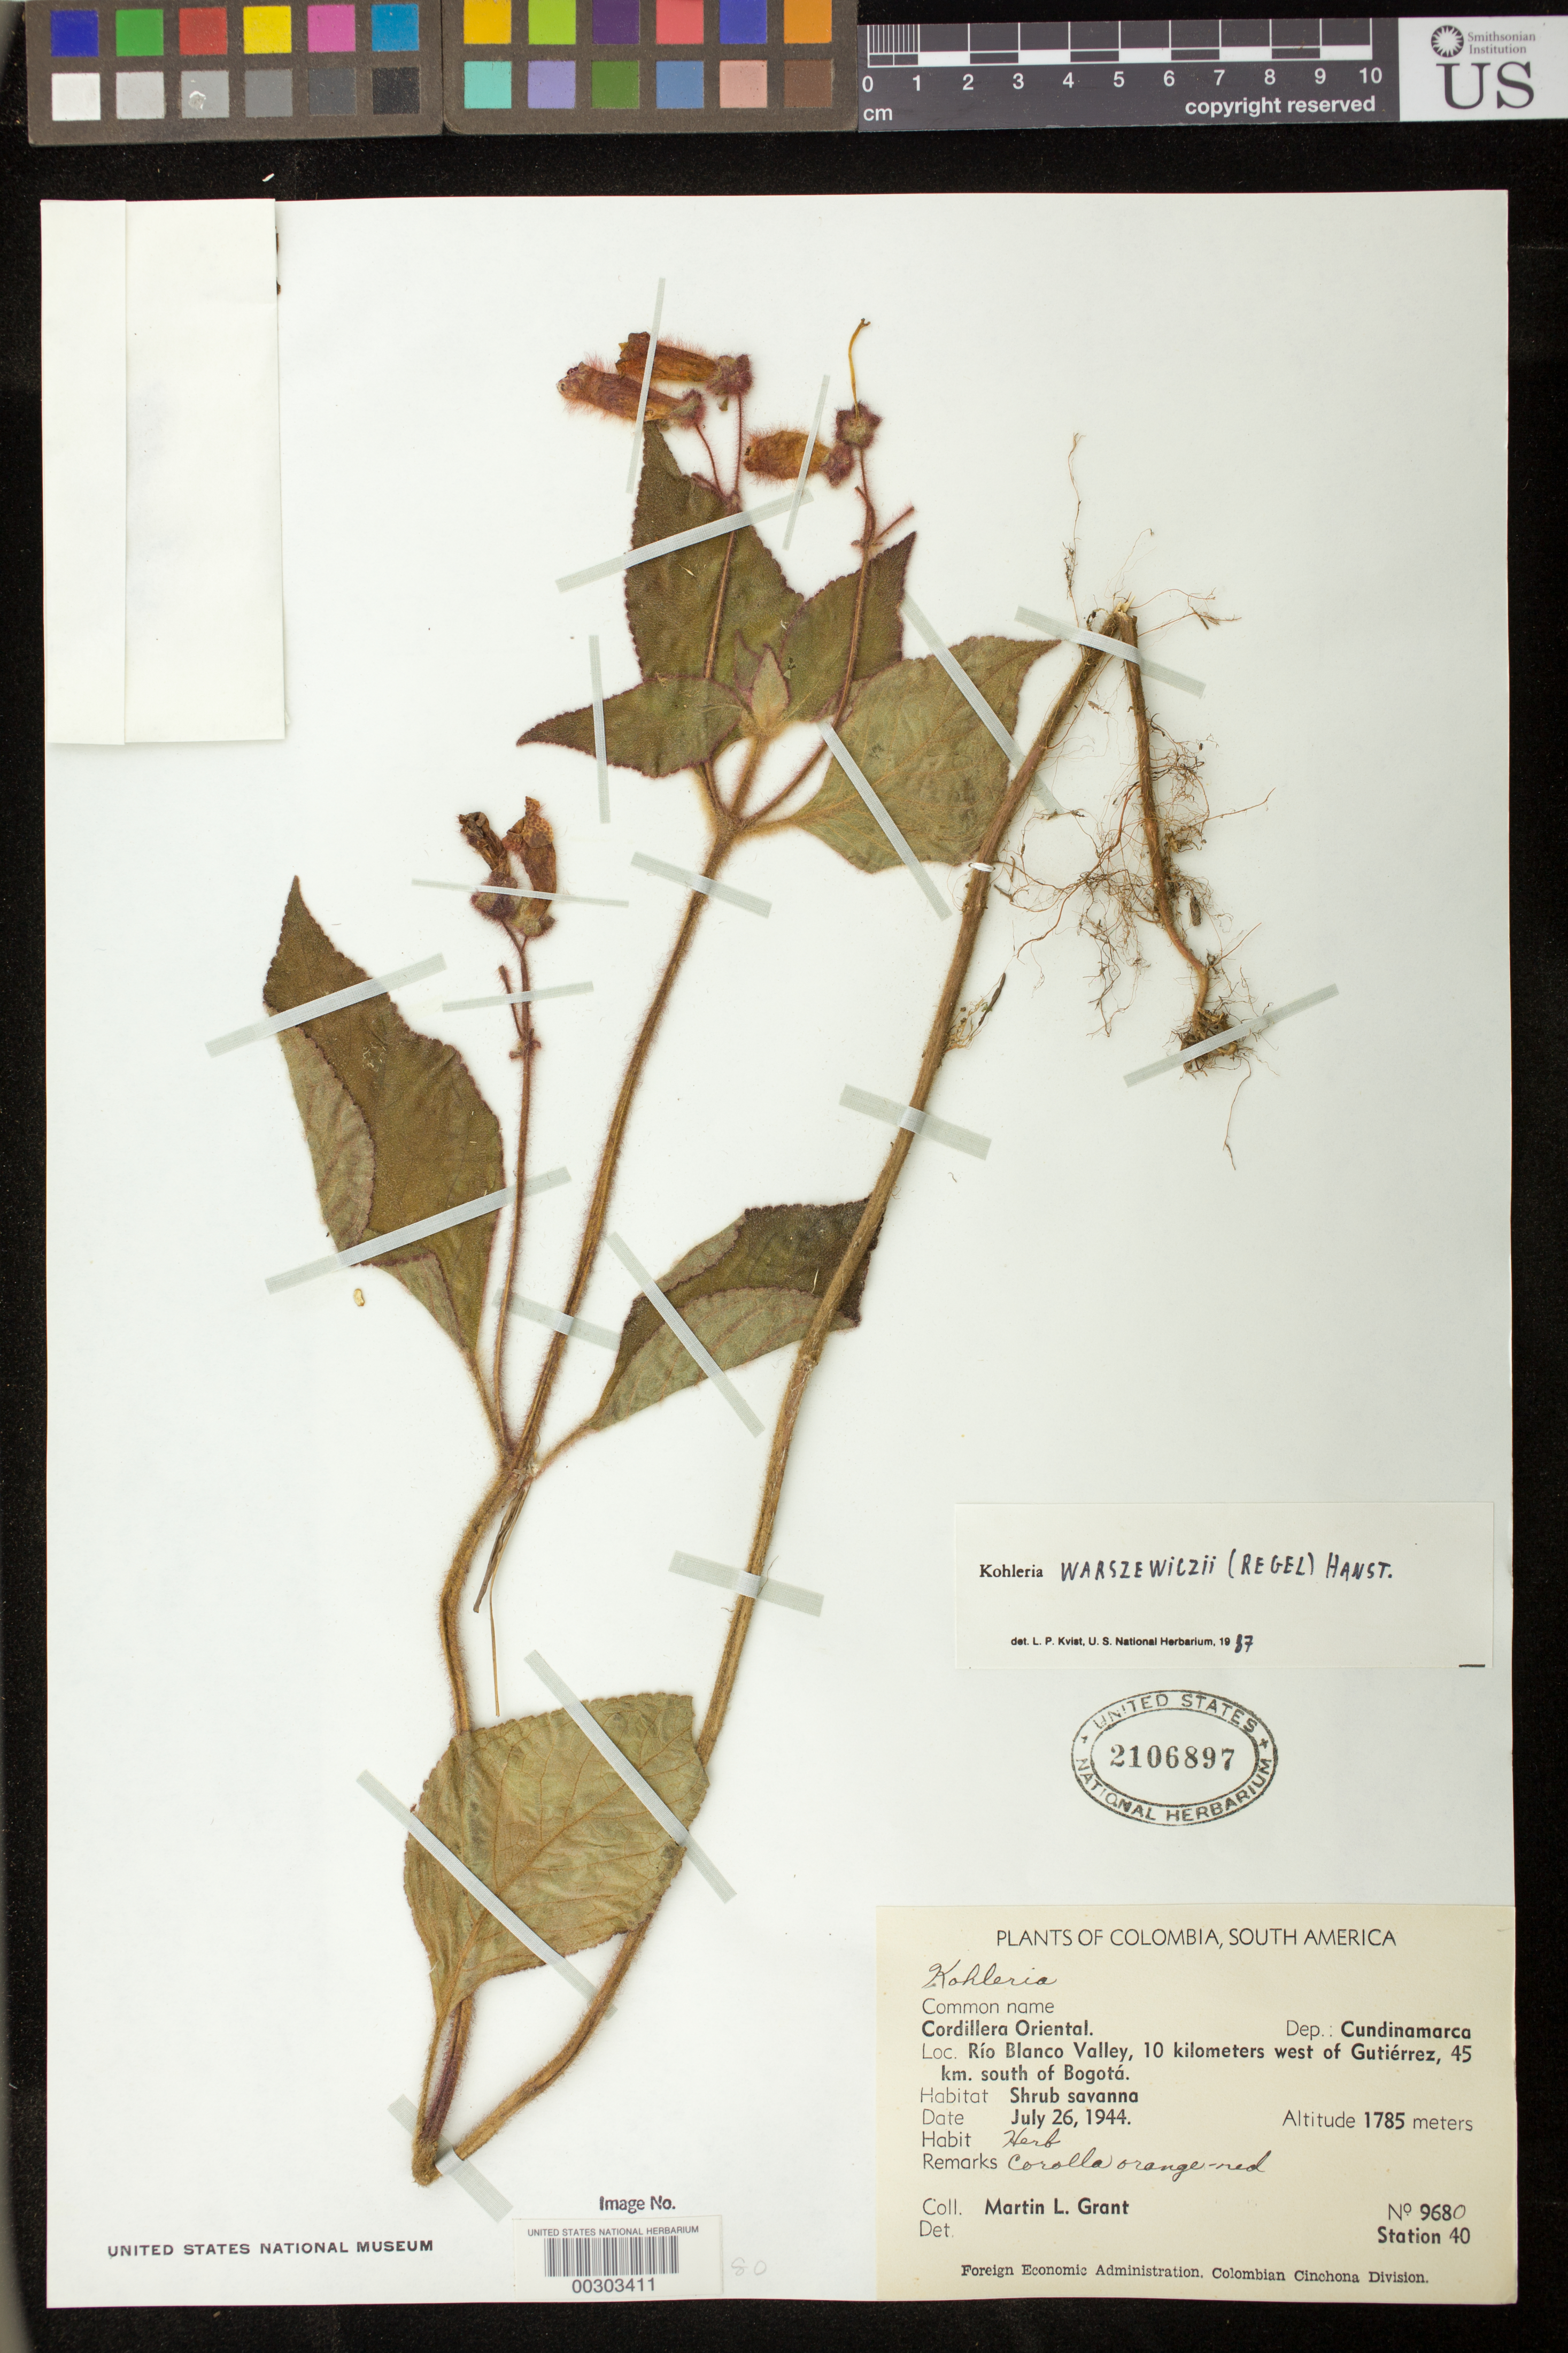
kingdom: Plantae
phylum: Tracheophyta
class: Magnoliopsida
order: Lamiales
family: Gesneriaceae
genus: Kohleria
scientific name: Kohleria warszewiczii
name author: (Regel) Hanst.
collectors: M. L. Grant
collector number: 9680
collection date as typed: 26 Jul 1944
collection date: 1944-07-26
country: Colombia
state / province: Cundinamarca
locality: Cordillera Oriental, Rio Blanco valley, 10 km W of Gutierrez, 45 km S of Bogota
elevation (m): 1785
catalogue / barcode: US 2106897